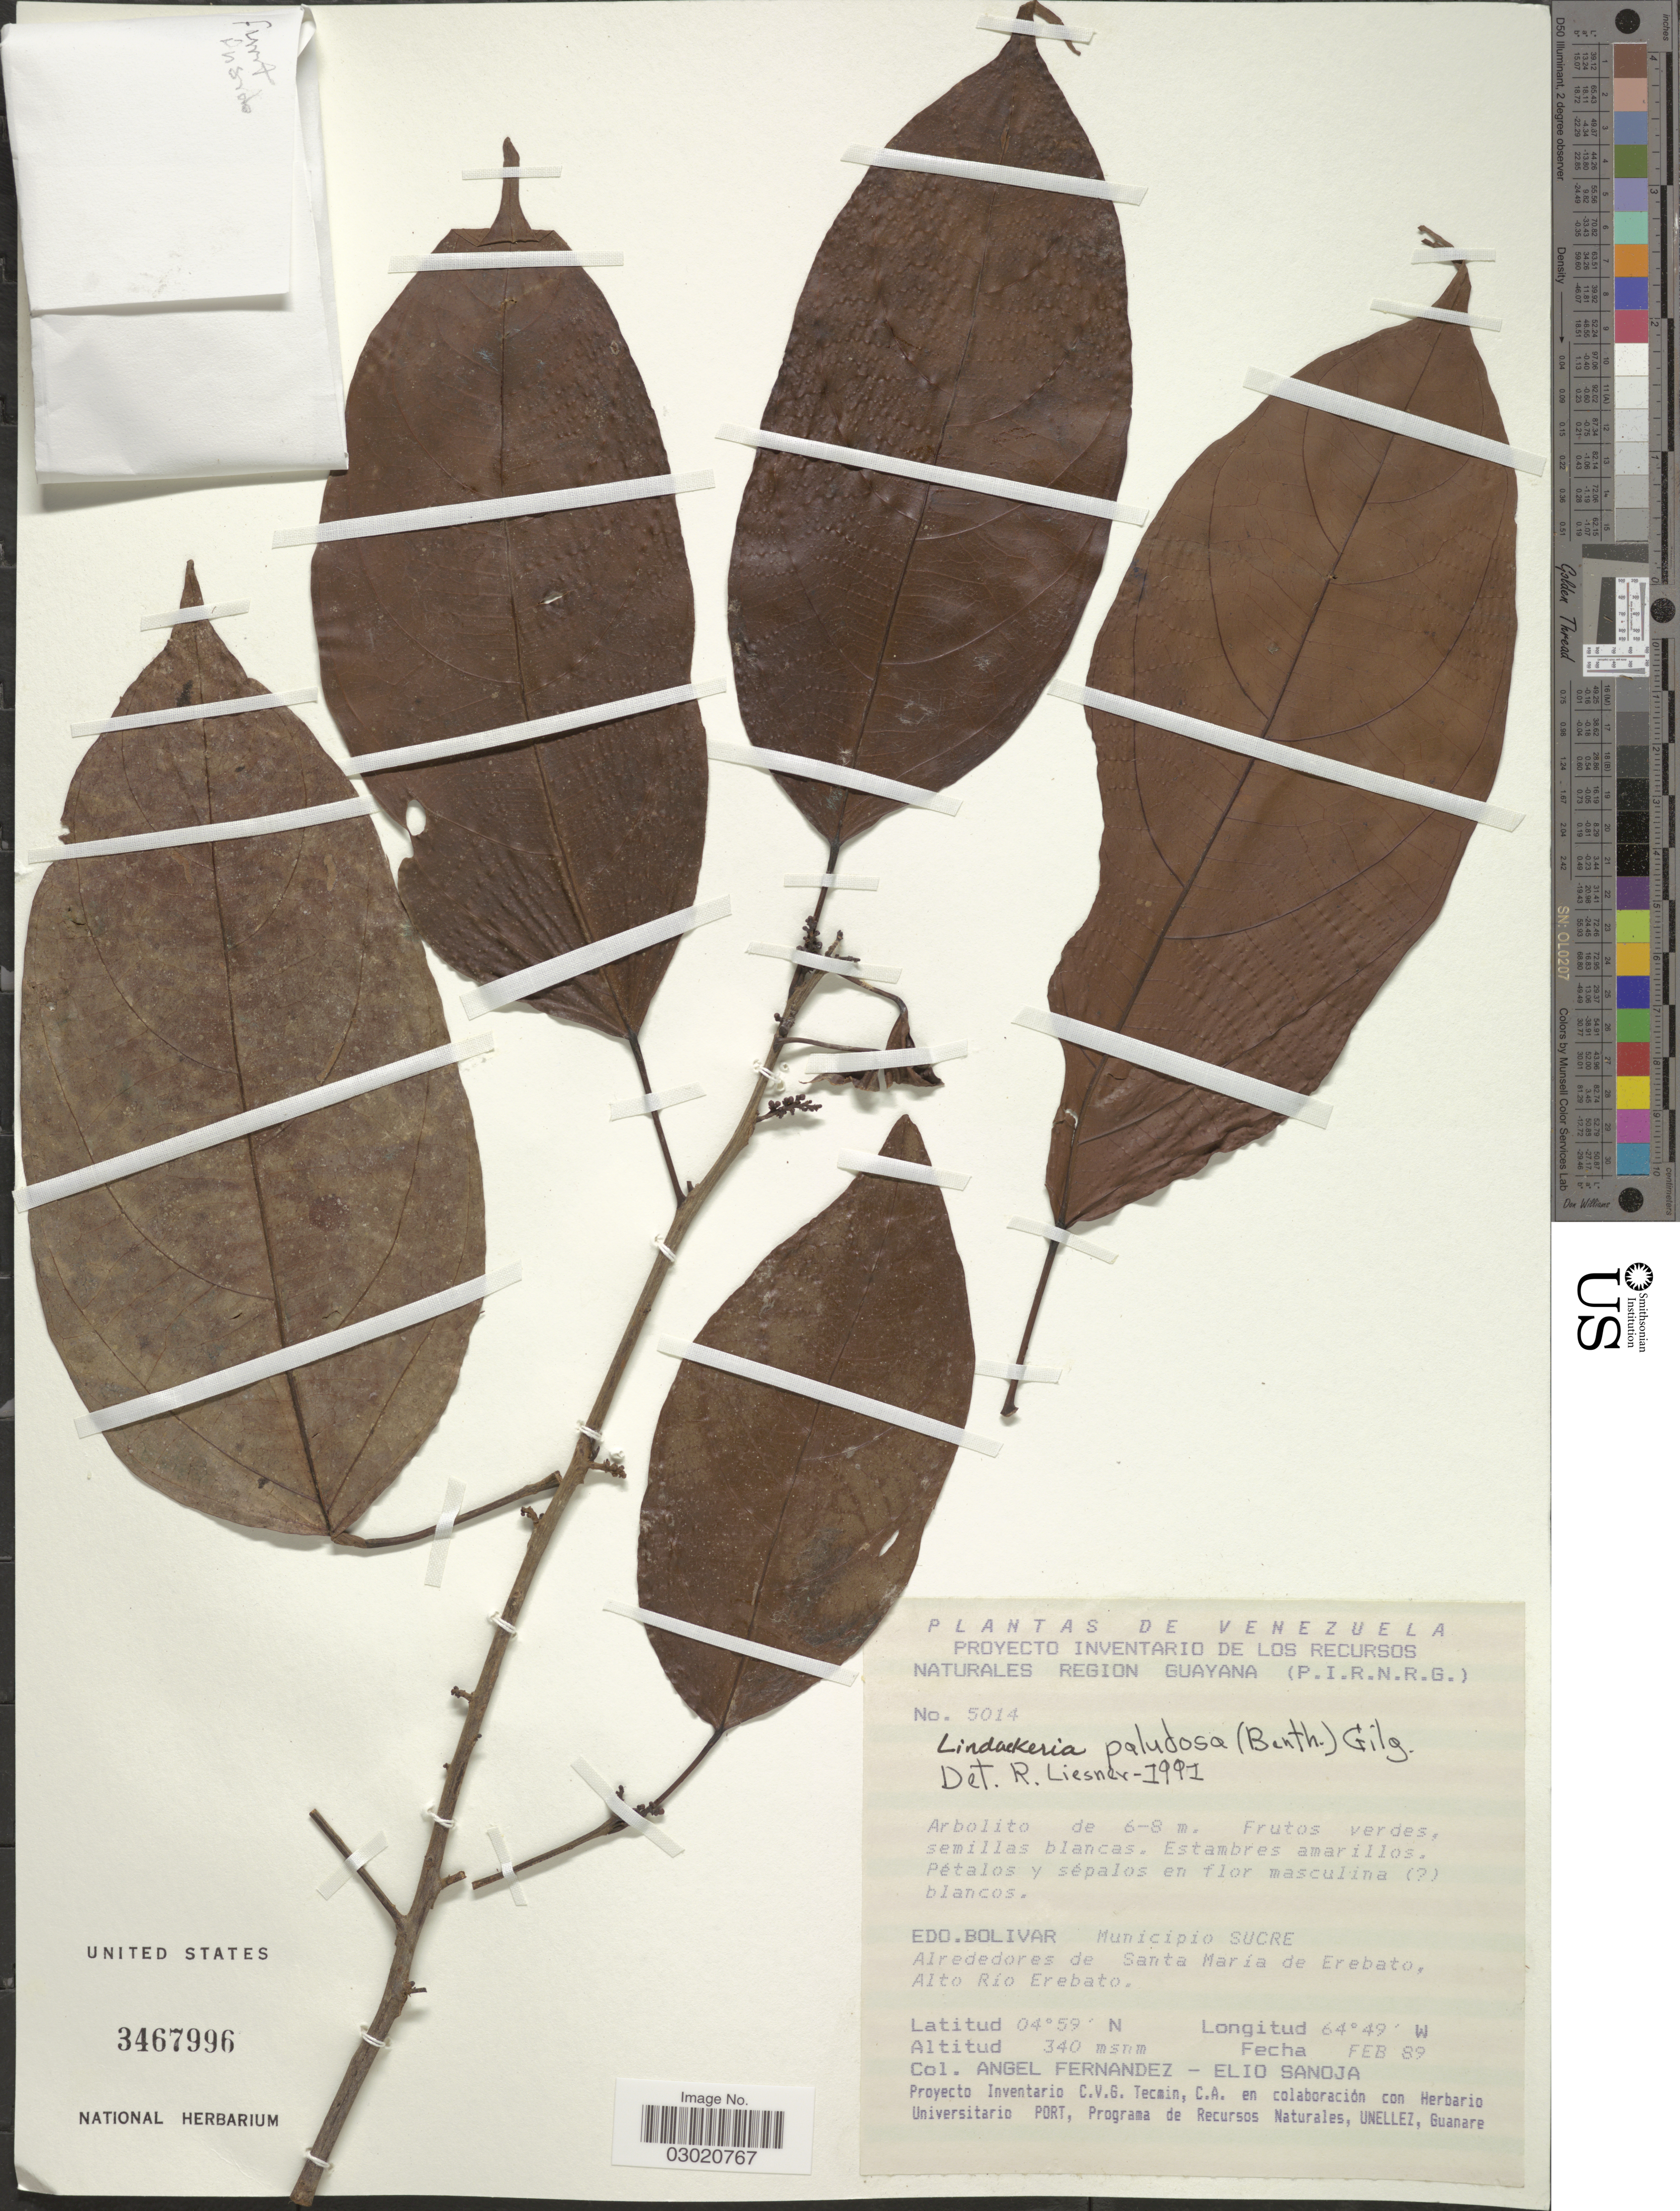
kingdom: Plantae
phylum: Tracheophyta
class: Magnoliopsida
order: Malpighiales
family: Achariaceae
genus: Lindackeria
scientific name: Lindackeria paludosa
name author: (Benth.) Gilg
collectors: Á. Fernández & E. Sanoja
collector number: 5014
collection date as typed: Transcribed d/m/y: /2/89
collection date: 1989-02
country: Venezuela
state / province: Bolivar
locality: Municipio Sucre, Alrededores de Santa María de Erebato, Alto Río Erebato.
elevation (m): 340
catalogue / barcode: US 3467996